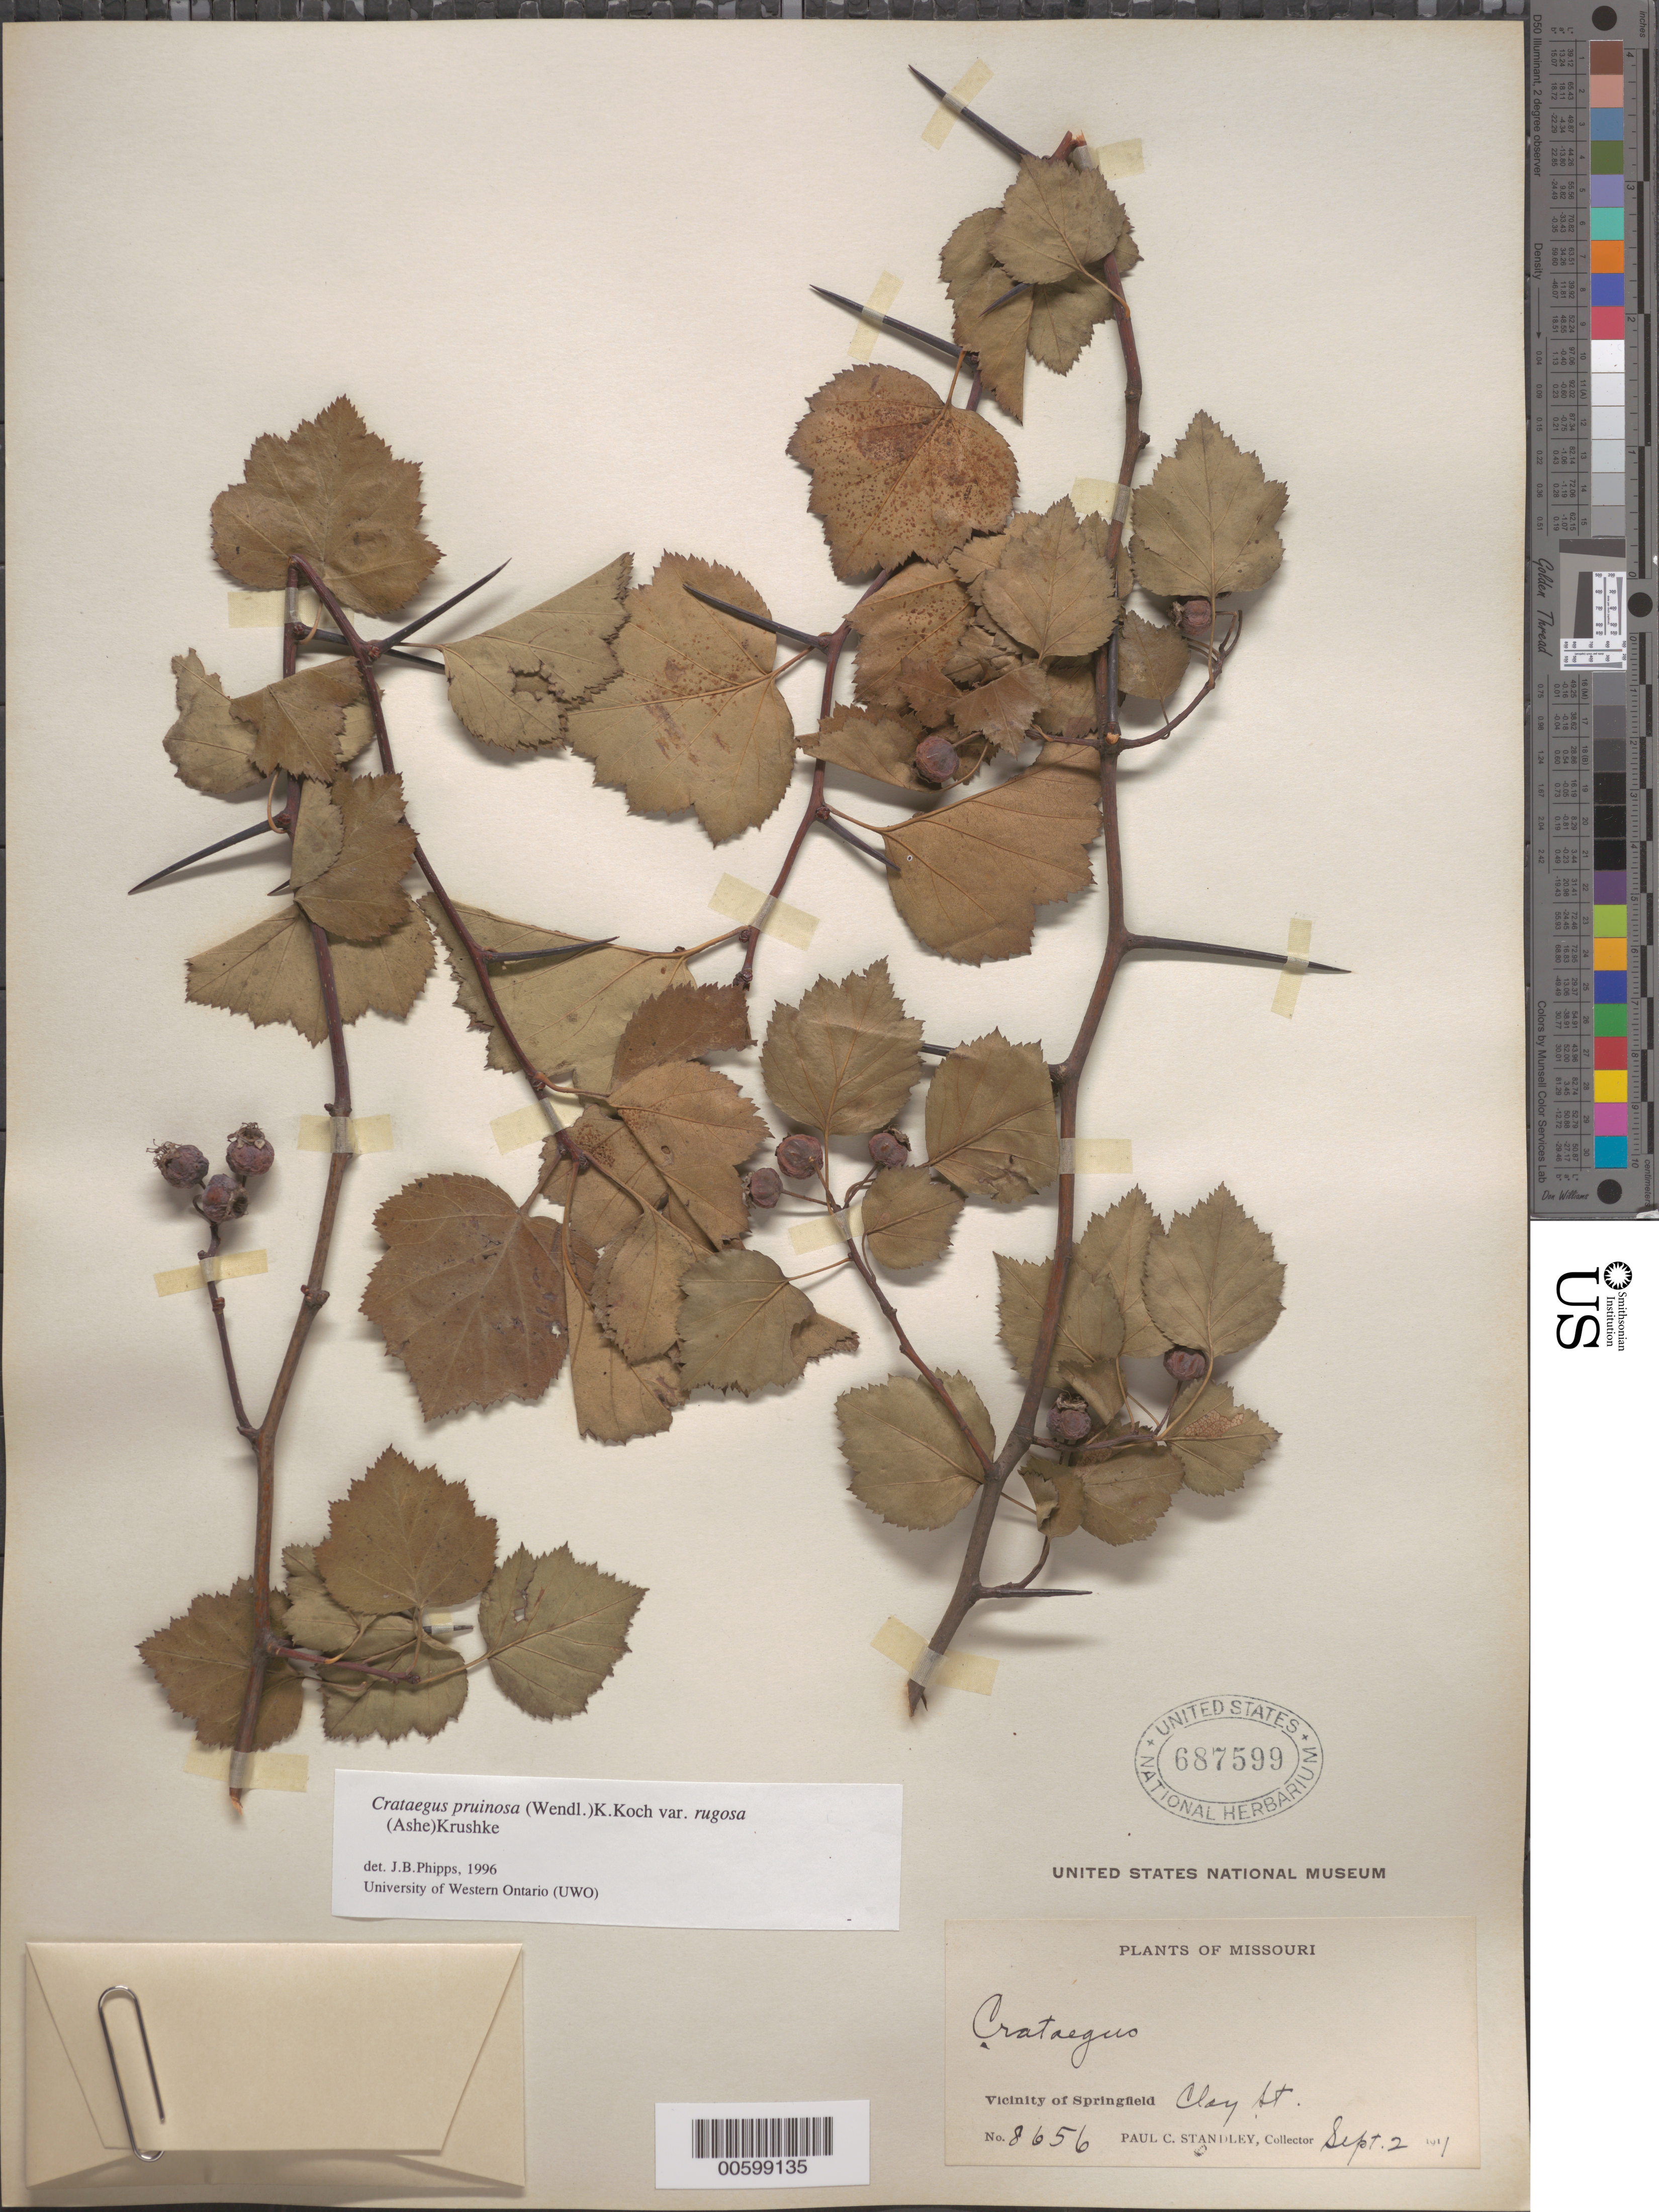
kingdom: Plantae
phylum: Tracheophyta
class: Magnoliopsida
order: Rosales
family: Rosaceae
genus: Crataegus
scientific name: Crataegus pruinosa var. rugosa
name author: (Ashe) Kruschke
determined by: Phipps, James B., (UWO), University of Western Ontario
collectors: P. C. Standley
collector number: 8656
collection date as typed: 02 Sep 1911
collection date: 1911-09-02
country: United States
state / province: Missouri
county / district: Greene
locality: Vicinity of Springfield. Clay St.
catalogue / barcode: US 687599